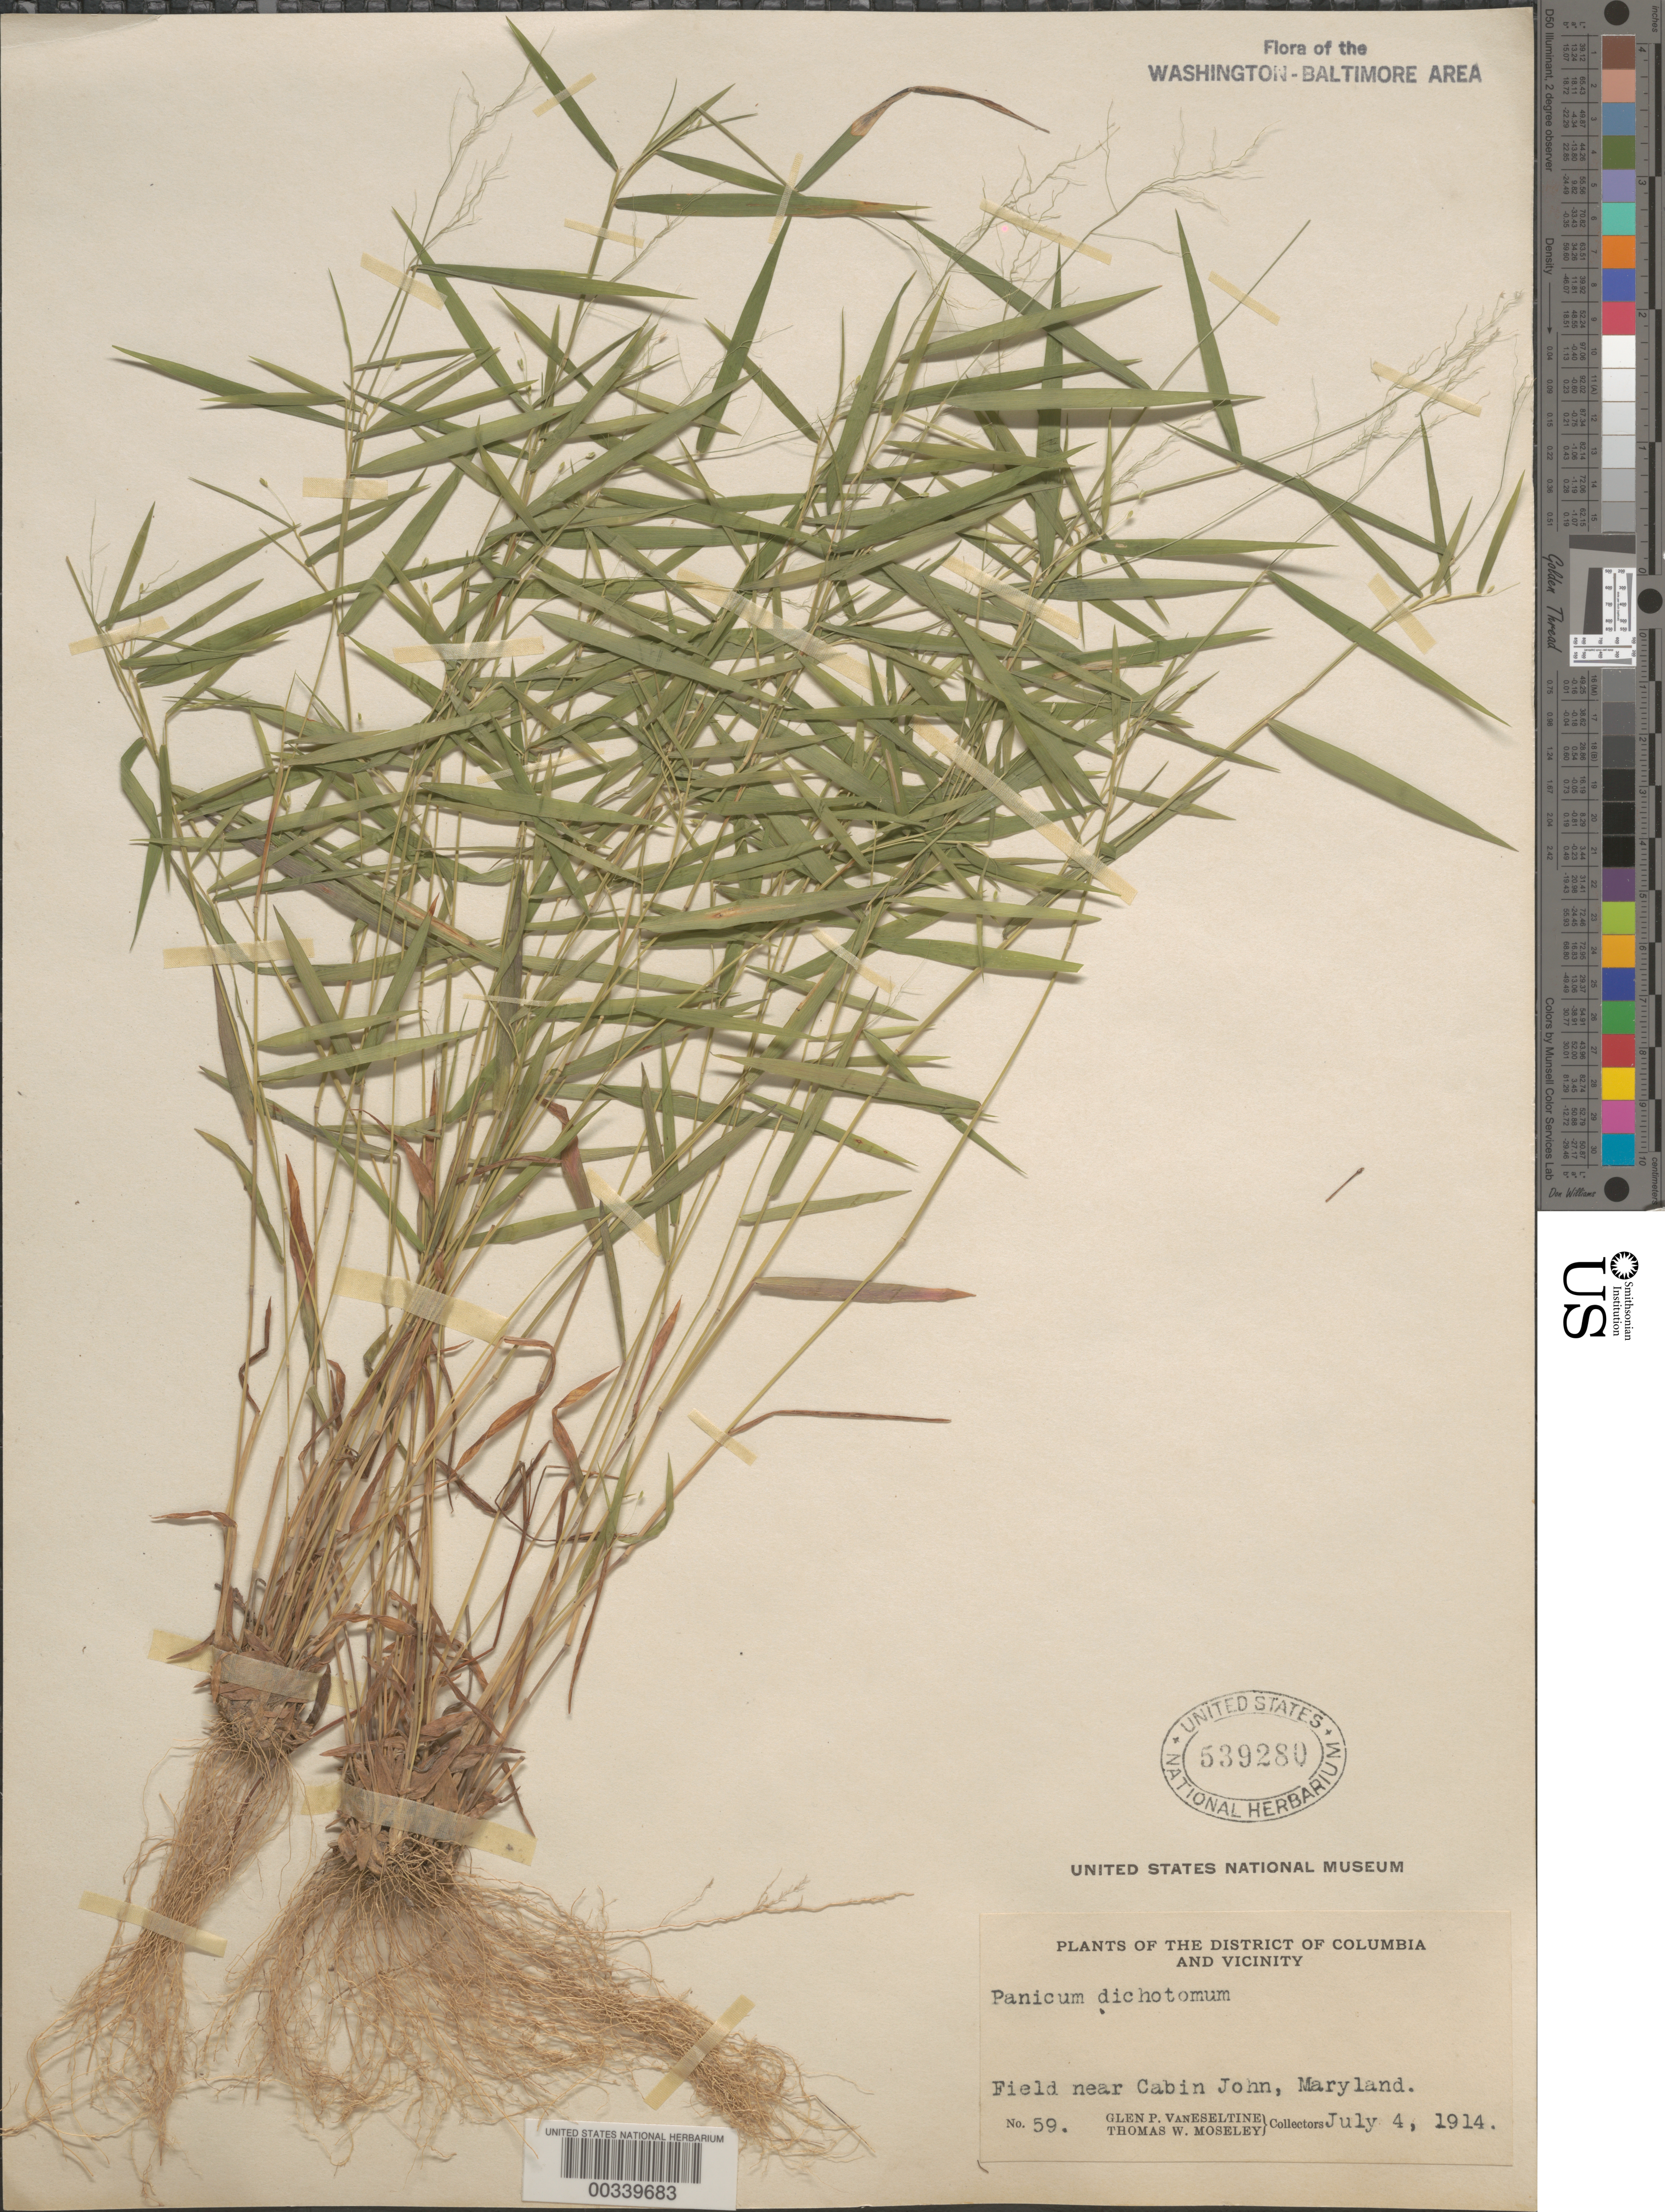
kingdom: Plantae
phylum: Tracheophyta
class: Liliopsida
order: Poales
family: Poaceae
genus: Dichanthelium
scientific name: Dichanthelium dichotomum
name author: (L.) Gould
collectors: G. P. Van Eseltine & T. Moseley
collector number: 59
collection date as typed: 04 Jul 1914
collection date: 1914-07-04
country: United States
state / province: Maryland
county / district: Montgomery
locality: Cabin John C. & O. Canal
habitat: Field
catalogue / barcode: US 539280